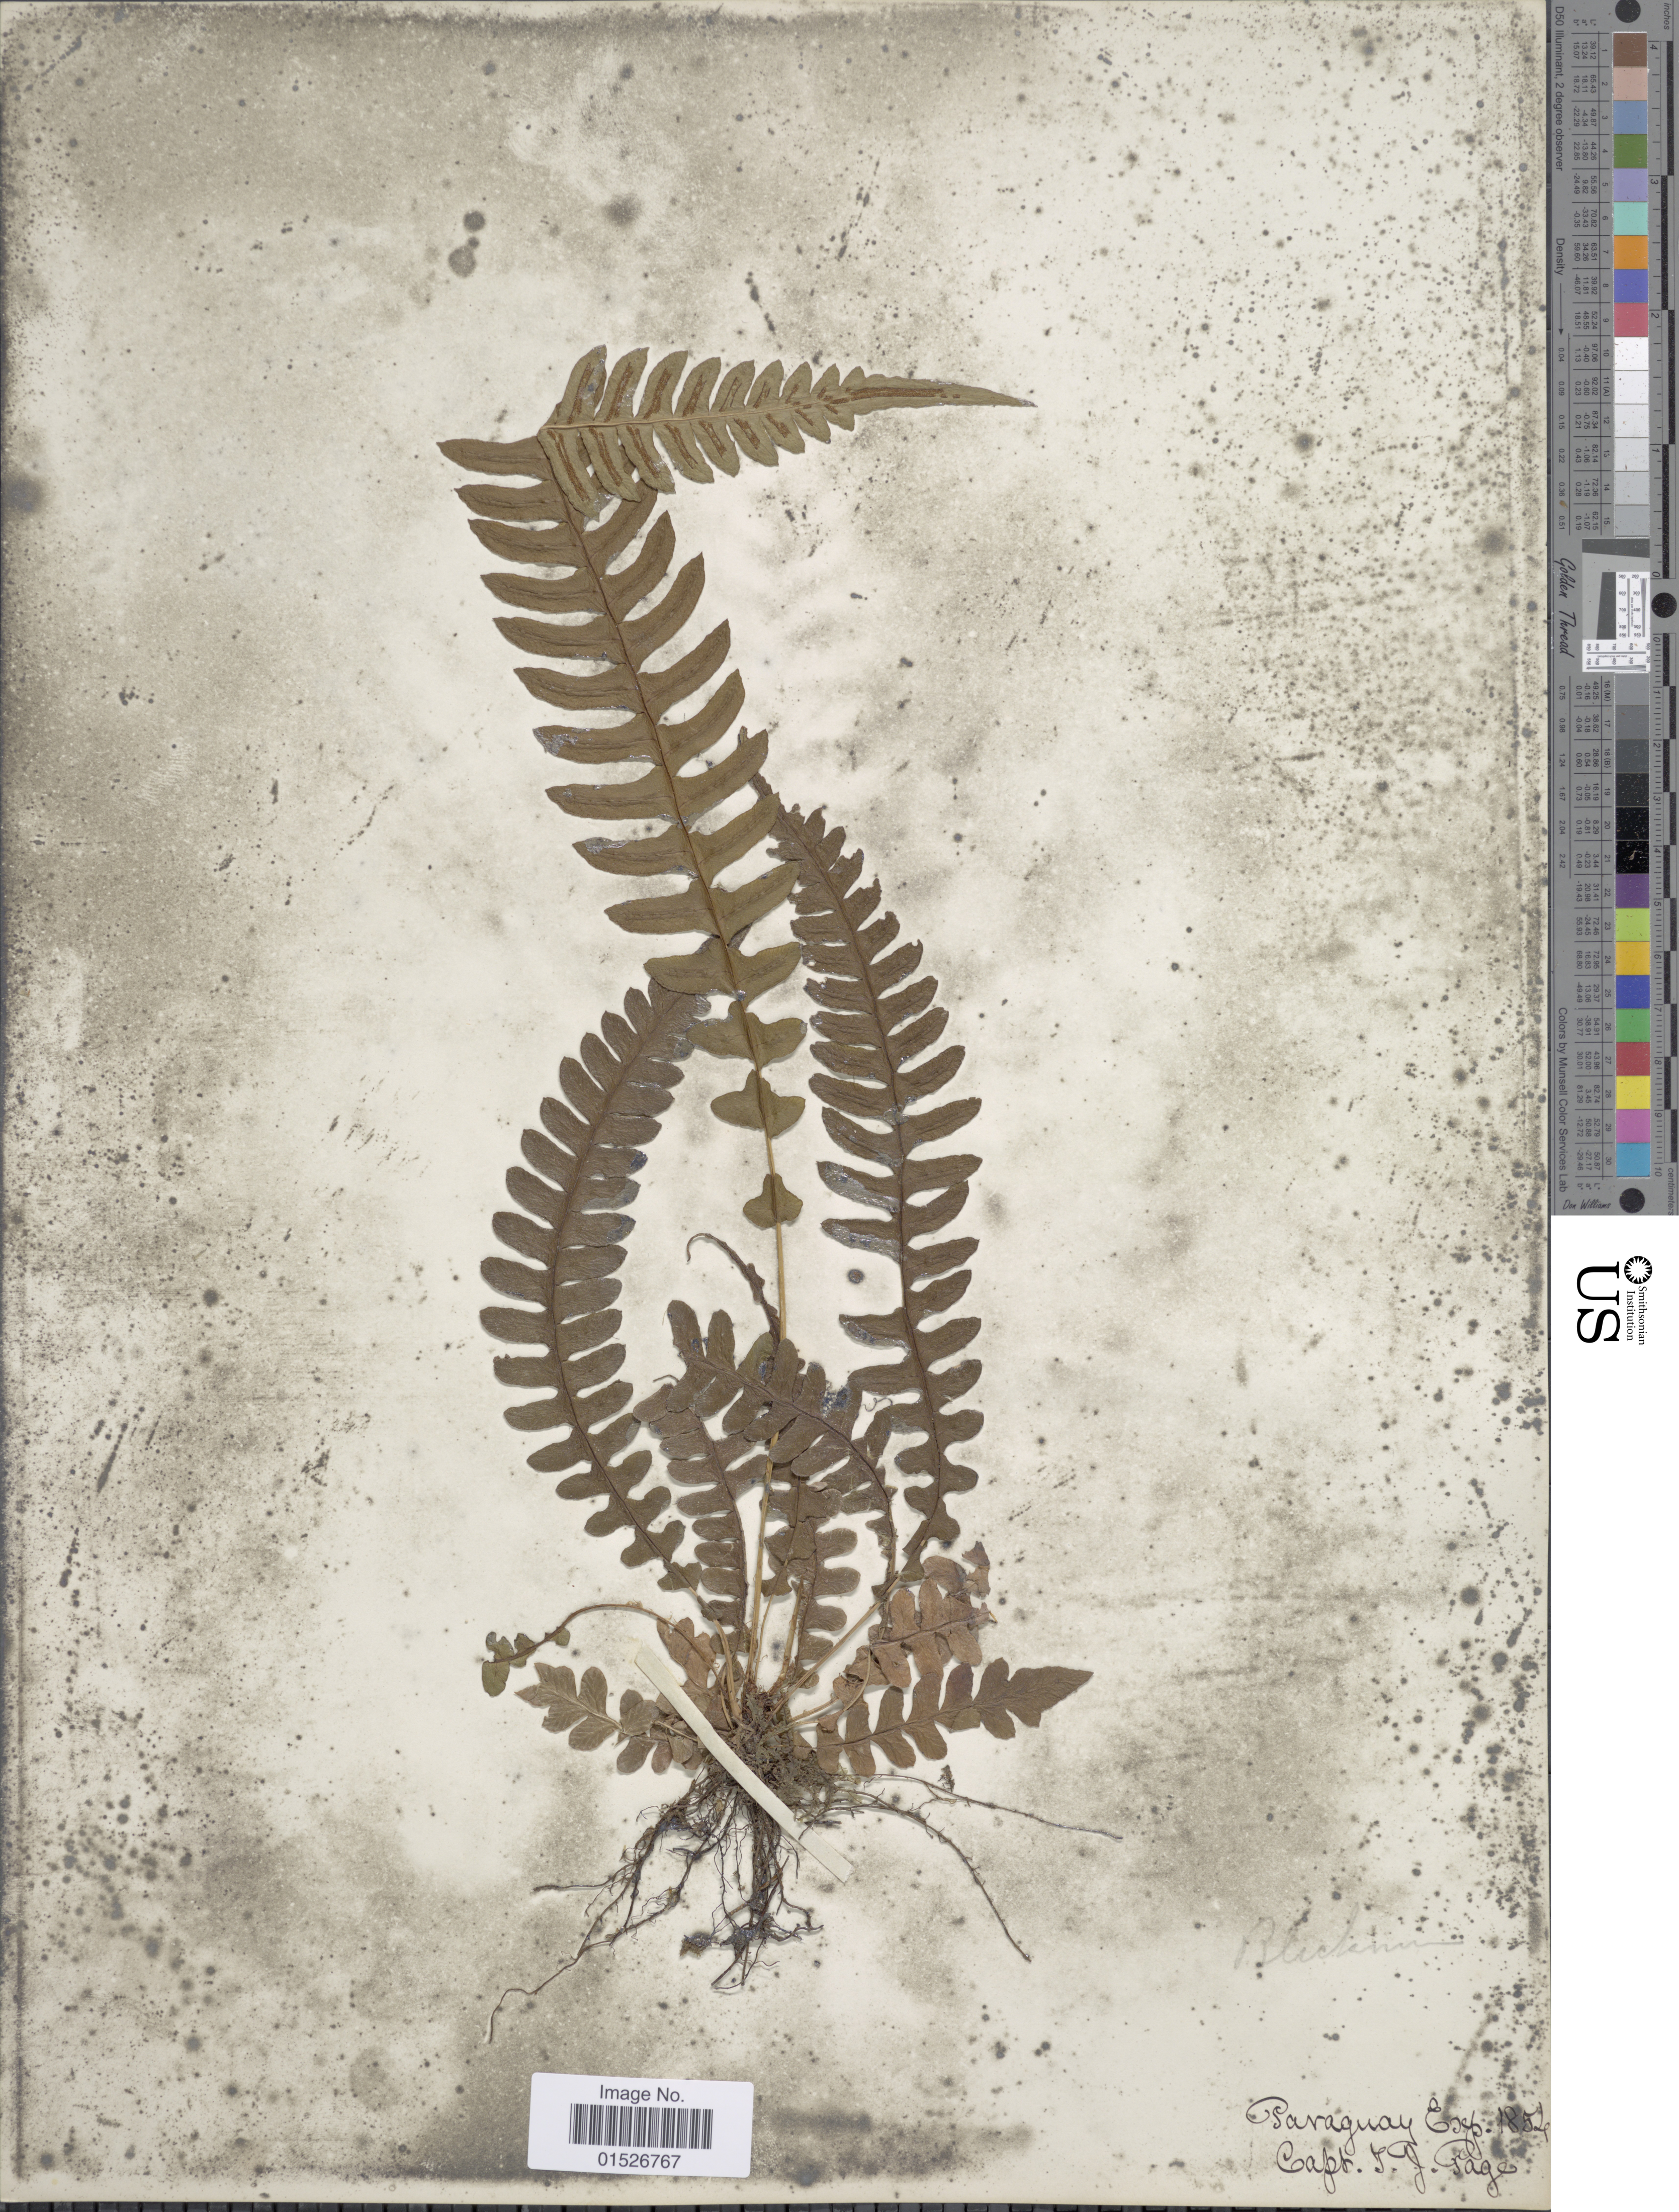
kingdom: Plantae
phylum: Tracheophyta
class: Polypodiopsida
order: Polypodiales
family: Blechnaceae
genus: Blechnum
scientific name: Blechnum polypodioides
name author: Raddi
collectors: T. J. Page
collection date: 1854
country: Paraguay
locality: Paraguay.